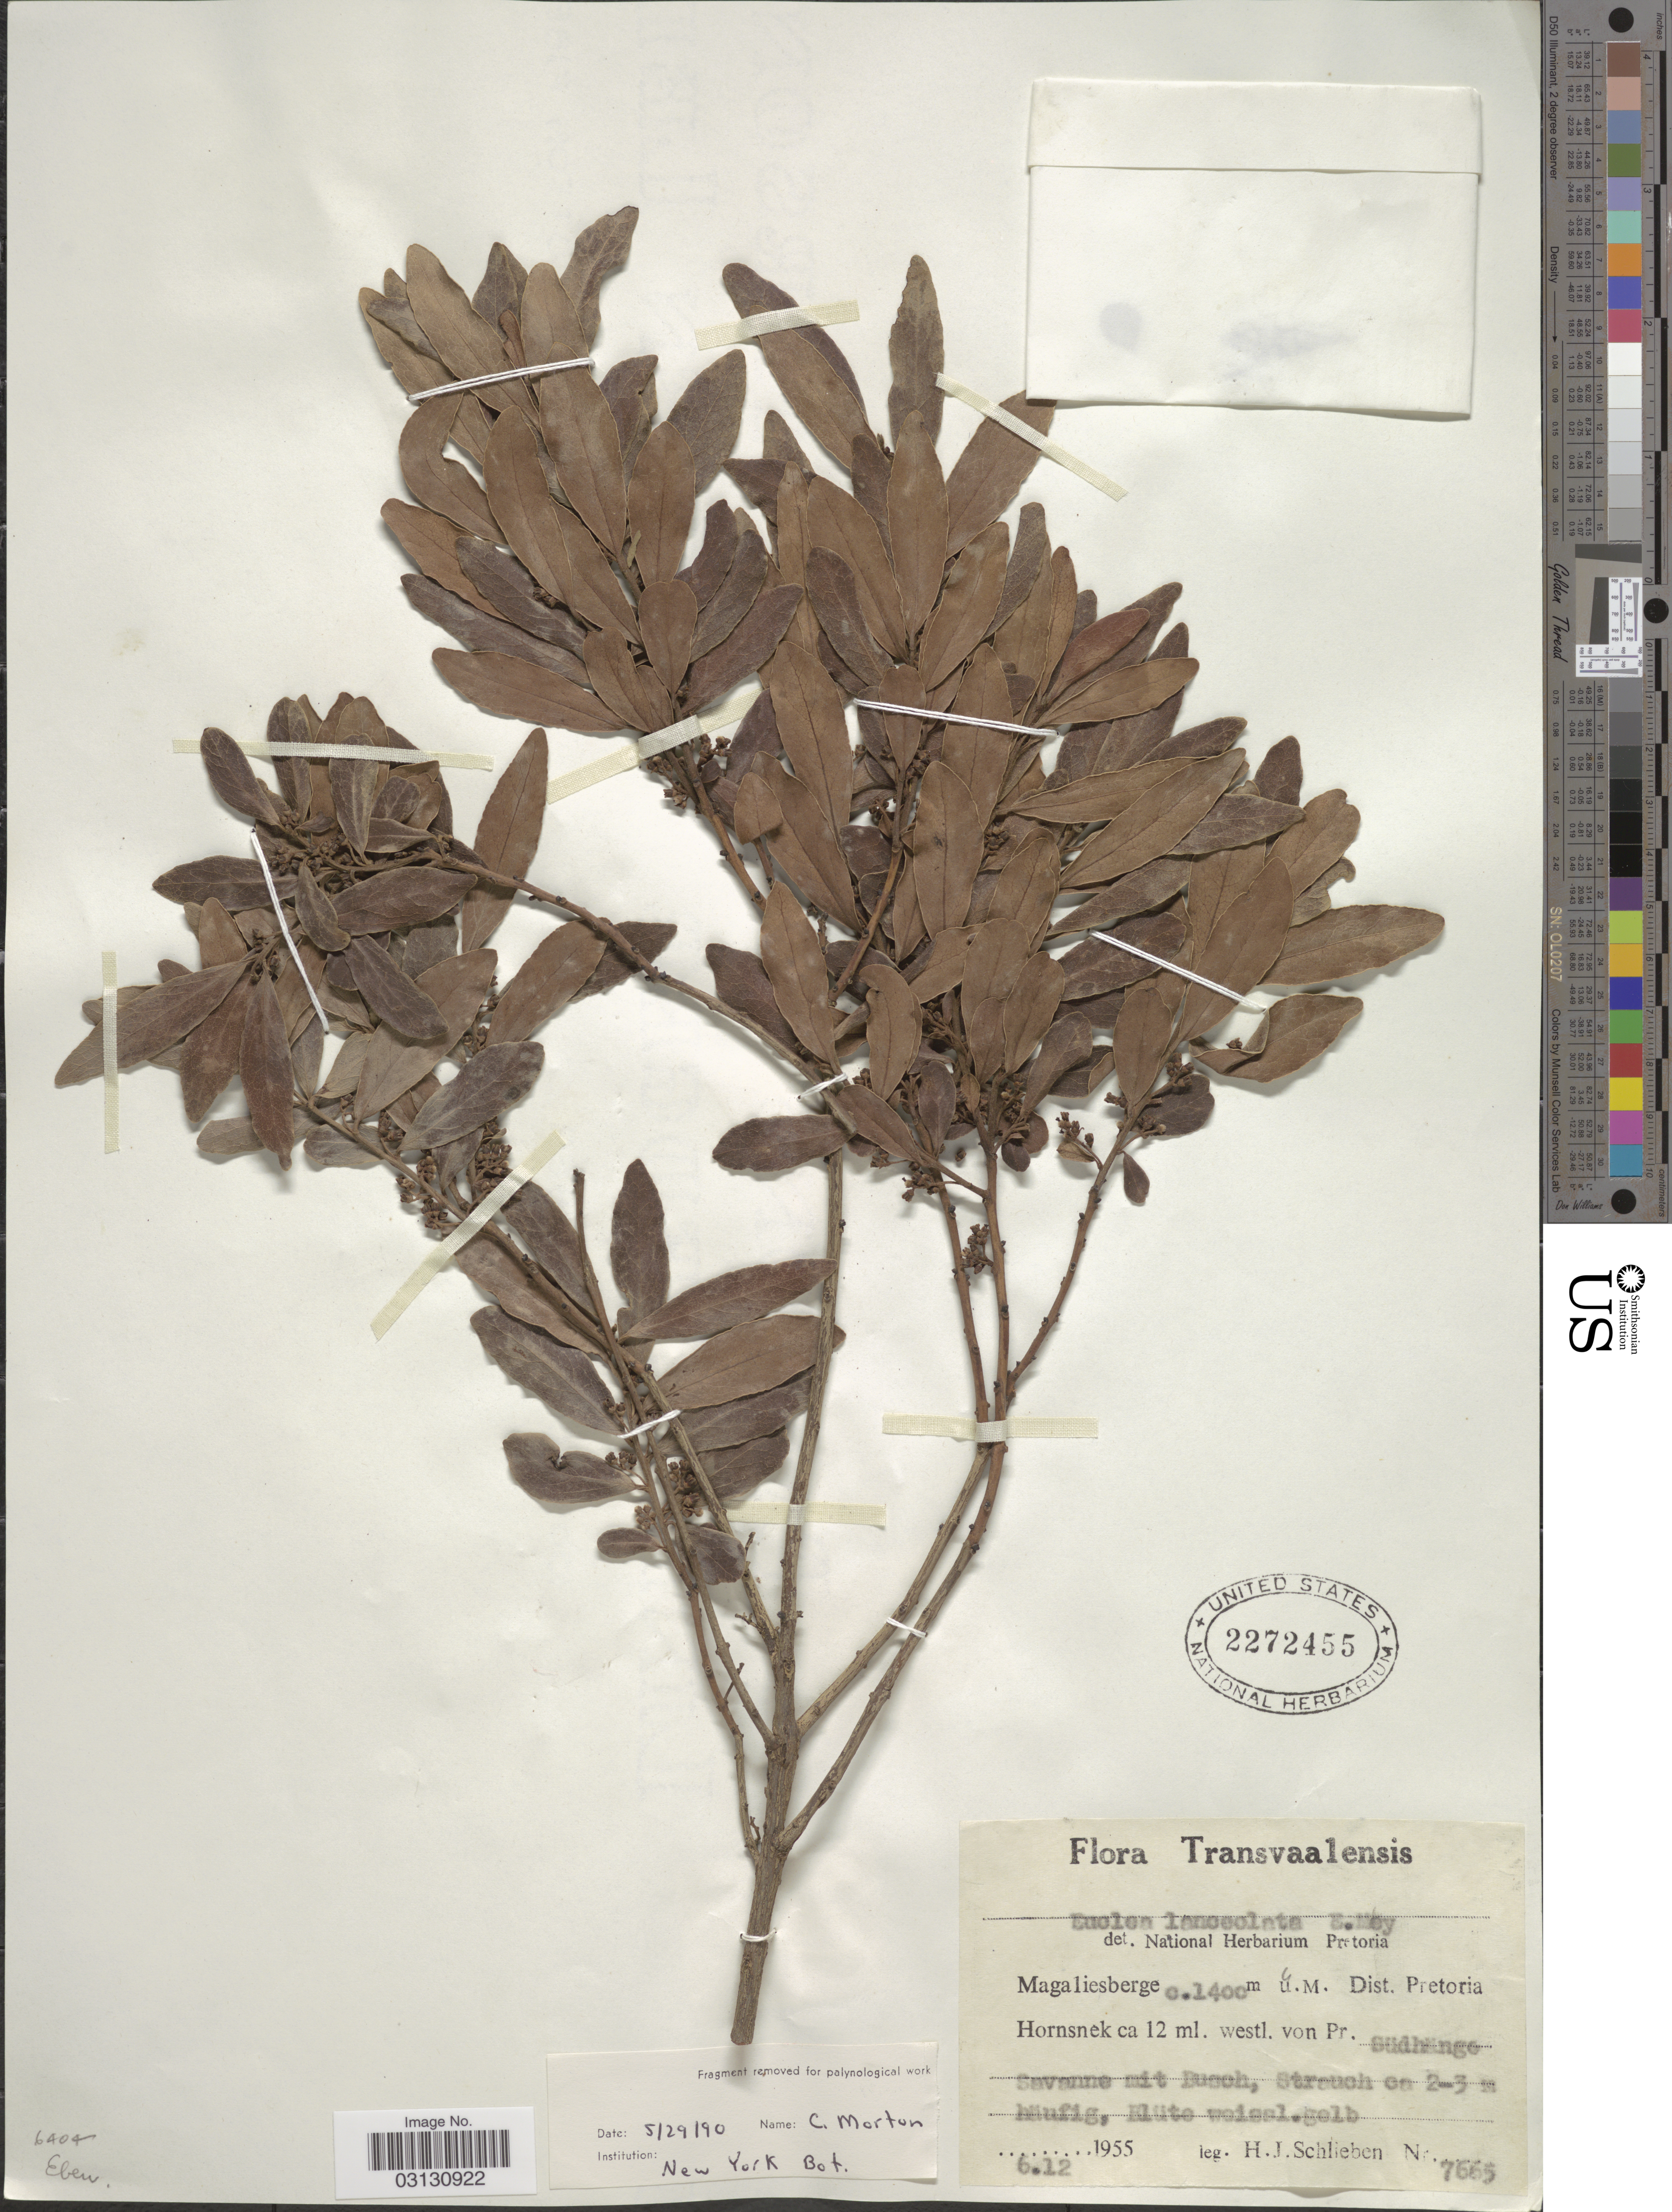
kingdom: Plantae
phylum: Tracheophyta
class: Magnoliopsida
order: Ericales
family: Ebenaceae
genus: Euclea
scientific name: Euclea lanceolata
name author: E. Mey. ex A. DC.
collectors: H. J. Schlieben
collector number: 7665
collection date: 1955-12-06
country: South Africa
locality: Transvaalensis, Magaliesberge, Dist. Pretoria, Hornsnek ca 12 ml. westl. von Pr. Südhänge.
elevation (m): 1400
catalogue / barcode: US 2272455